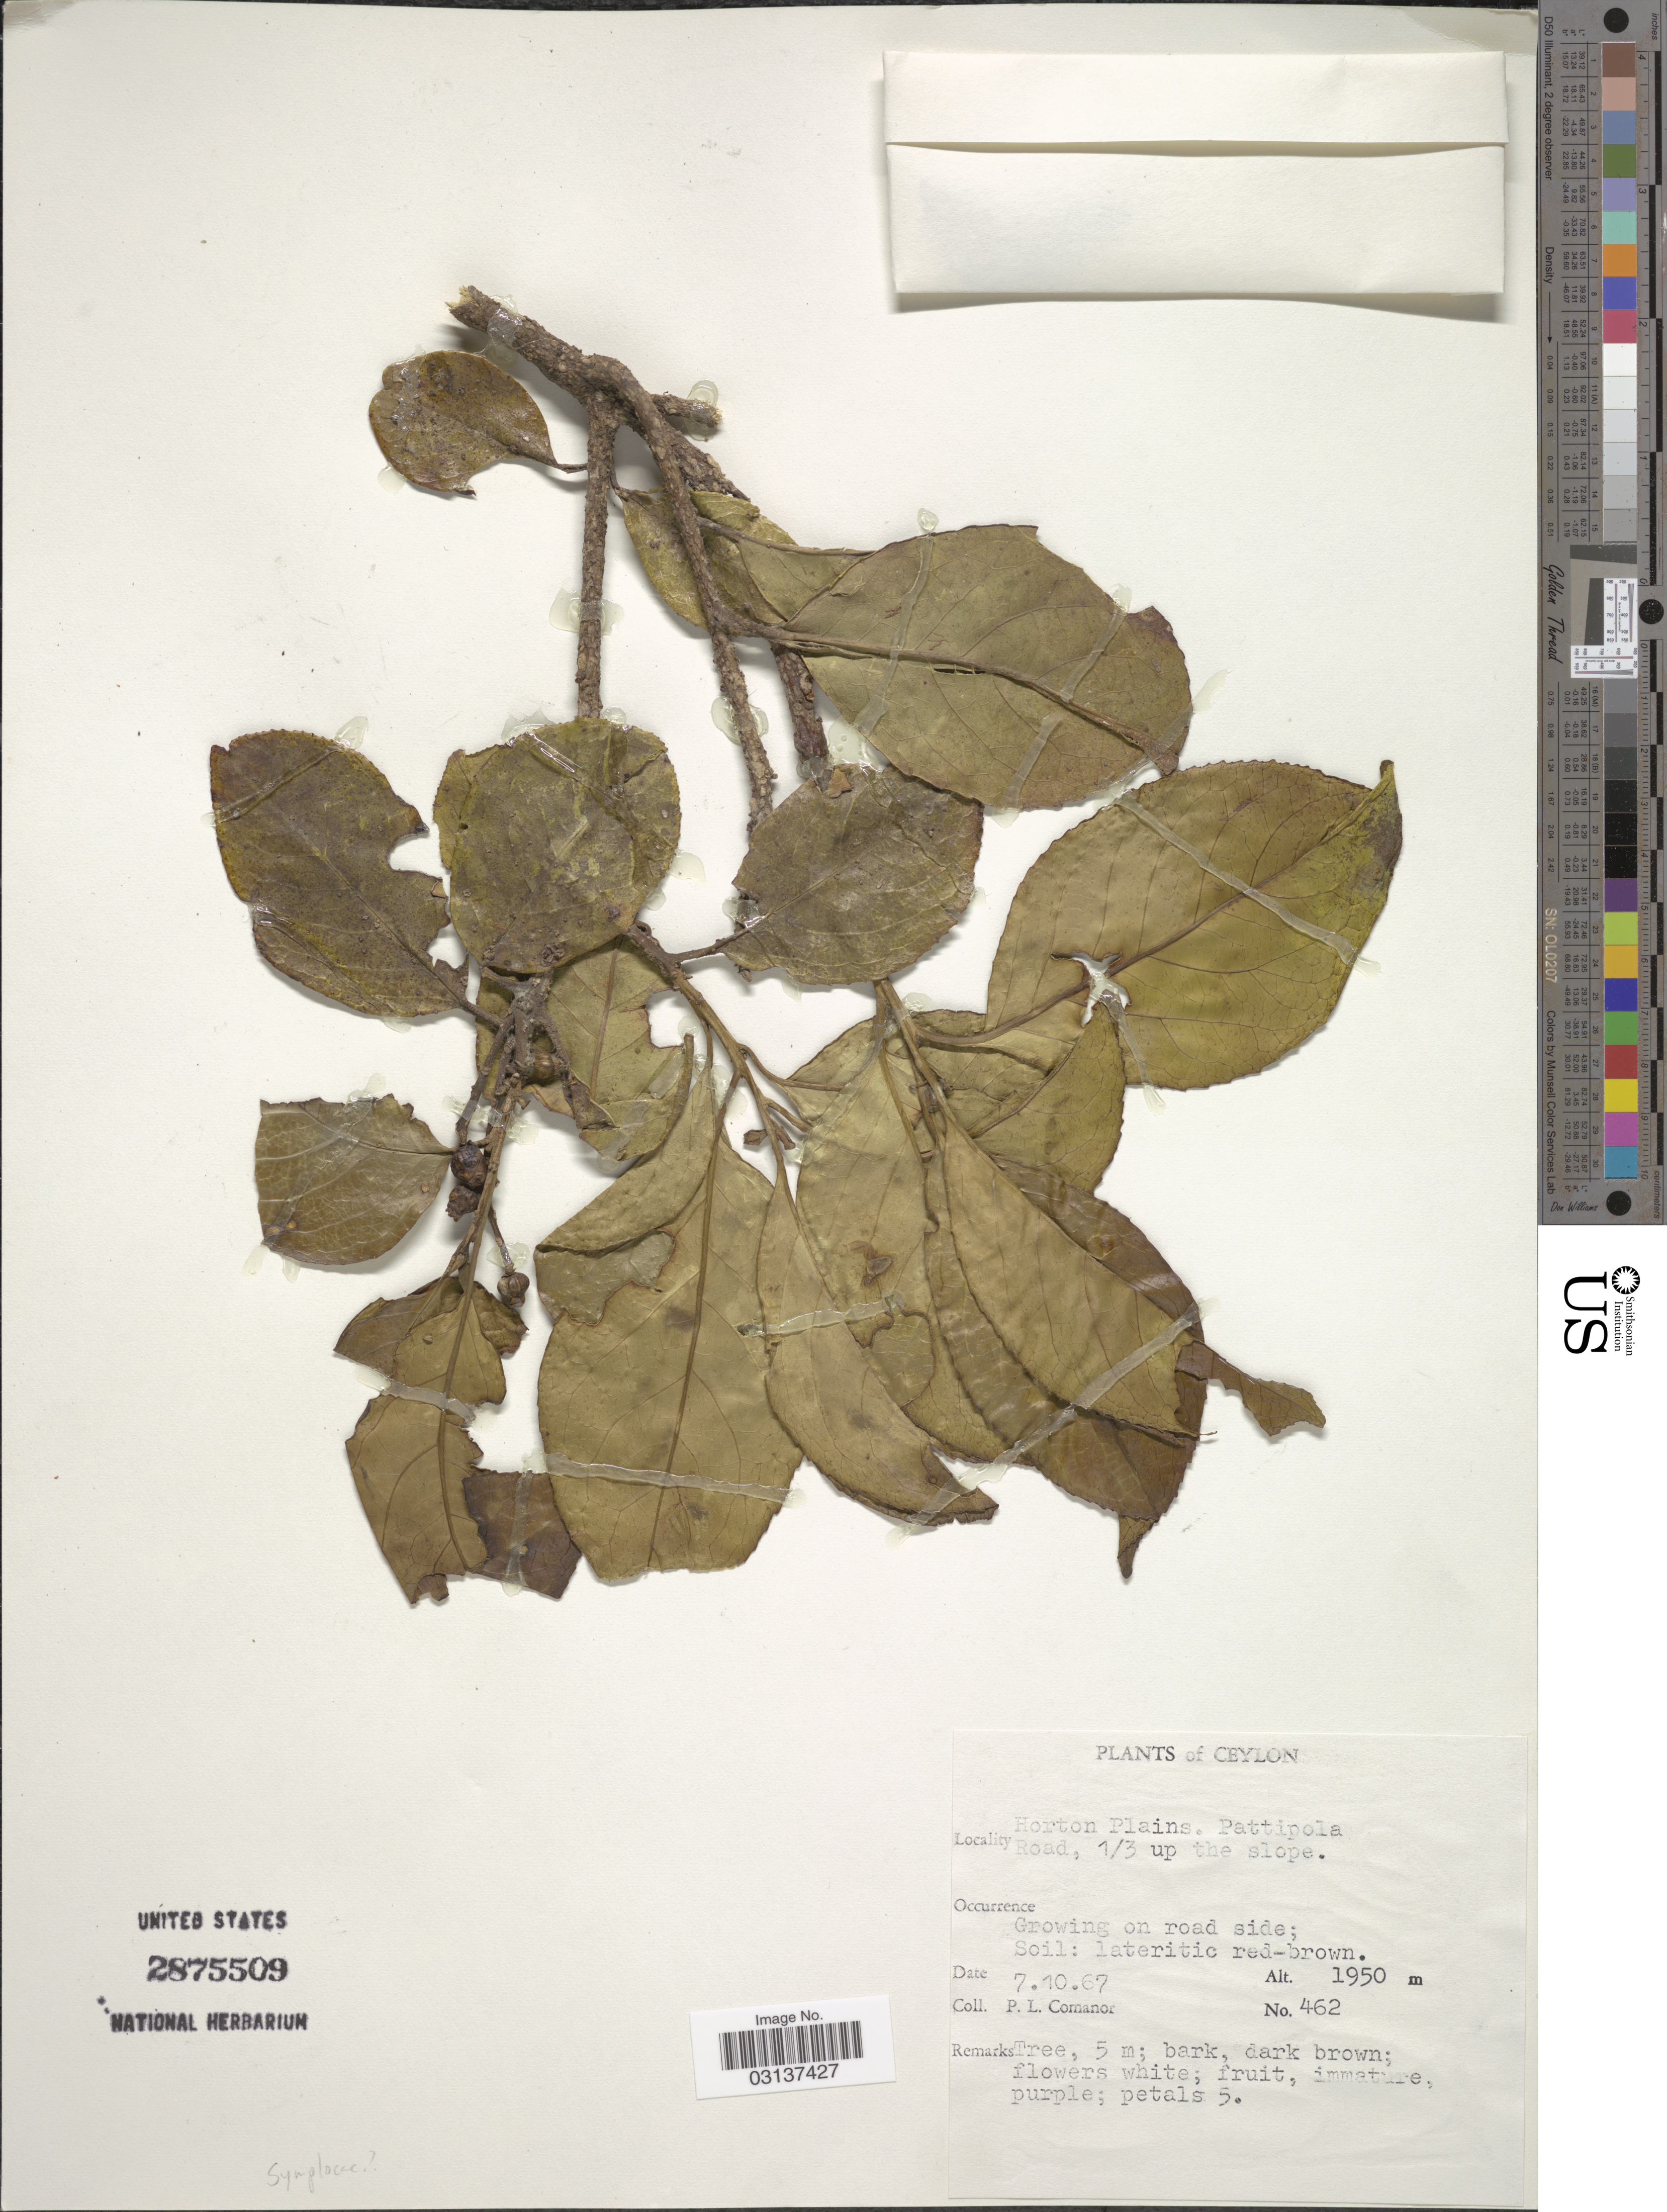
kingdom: Plantae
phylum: Tracheophyta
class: Magnoliopsida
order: Ericales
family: Symplocaceae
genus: Symplocos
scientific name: Symplocos sp.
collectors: P. Comanor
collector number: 462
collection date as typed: Transcribed d/m/y: 7/10/67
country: Sri Lanka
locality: Ceylon, Horton Plains. Pattipola Road, 1/3 up the slope.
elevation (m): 1950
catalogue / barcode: US 2875509